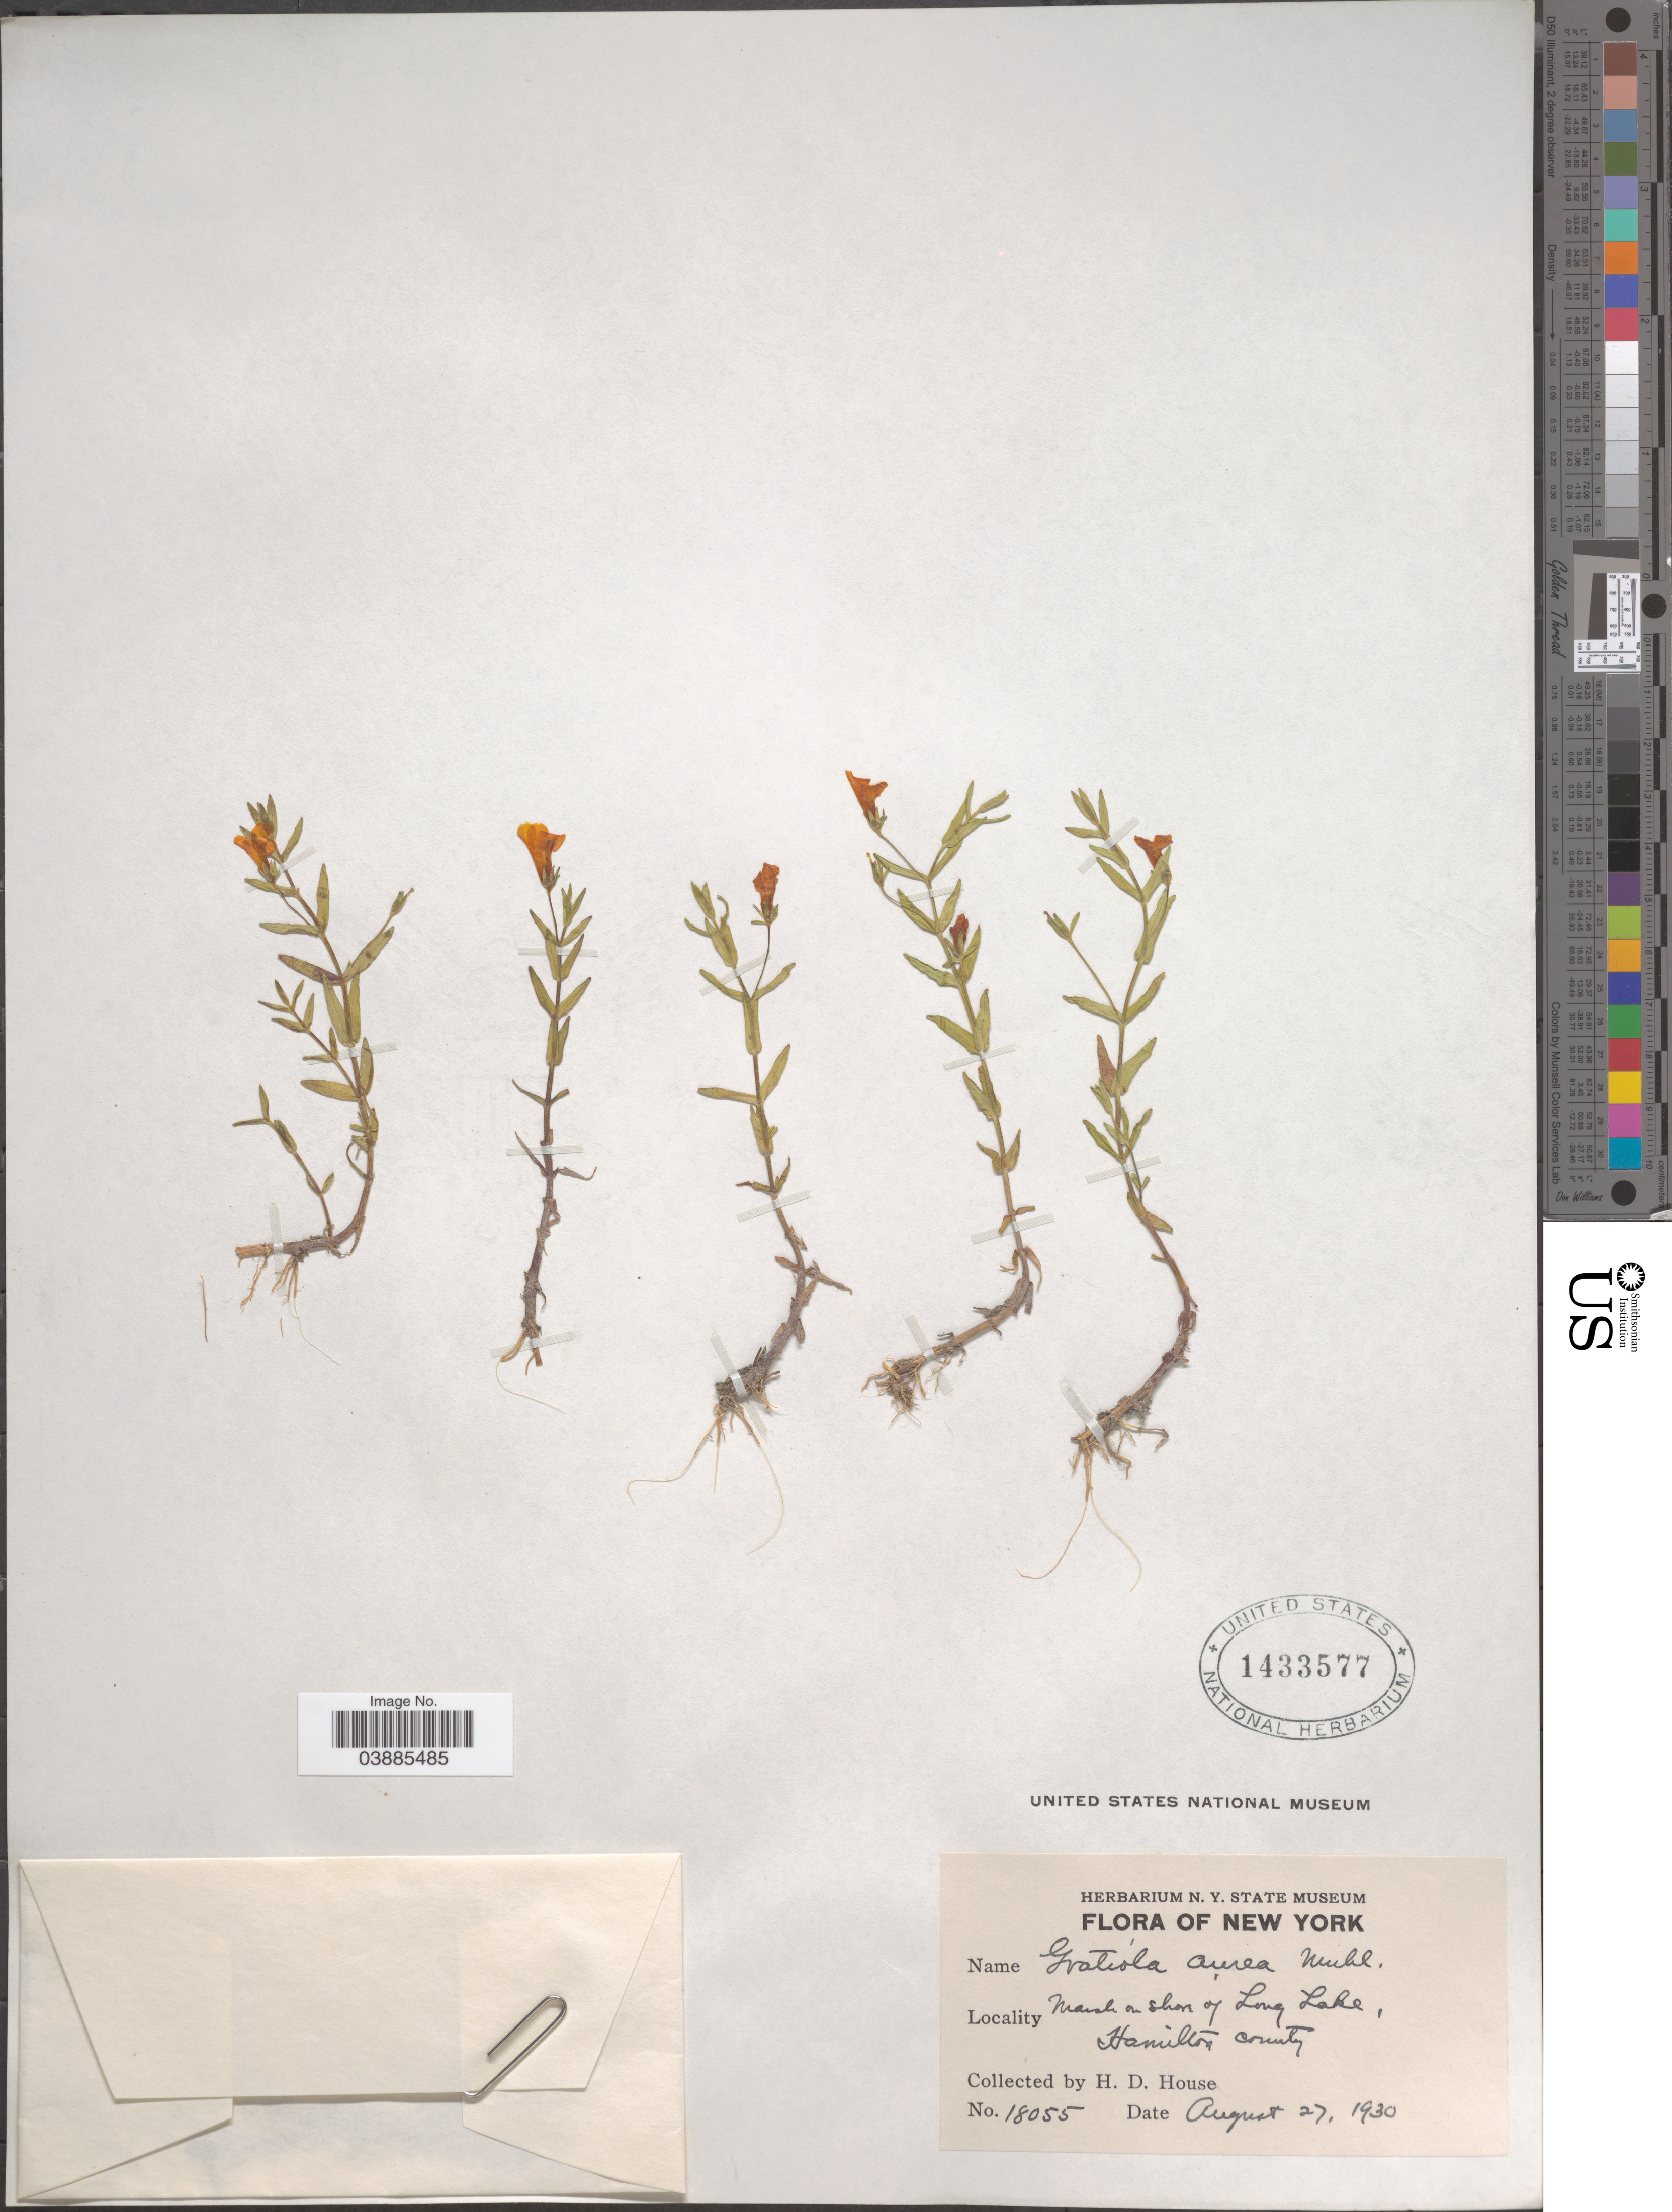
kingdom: Plantae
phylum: Tracheophyta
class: Magnoliopsida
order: Lamiales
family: Plantaginaceae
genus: Gratiola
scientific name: Gratiola aurea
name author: Pursh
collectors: H. D. House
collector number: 18055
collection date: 1930-08-27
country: United States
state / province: New York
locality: Marsh on shore of Long Lake, Hamilton County.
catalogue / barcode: US 1433577